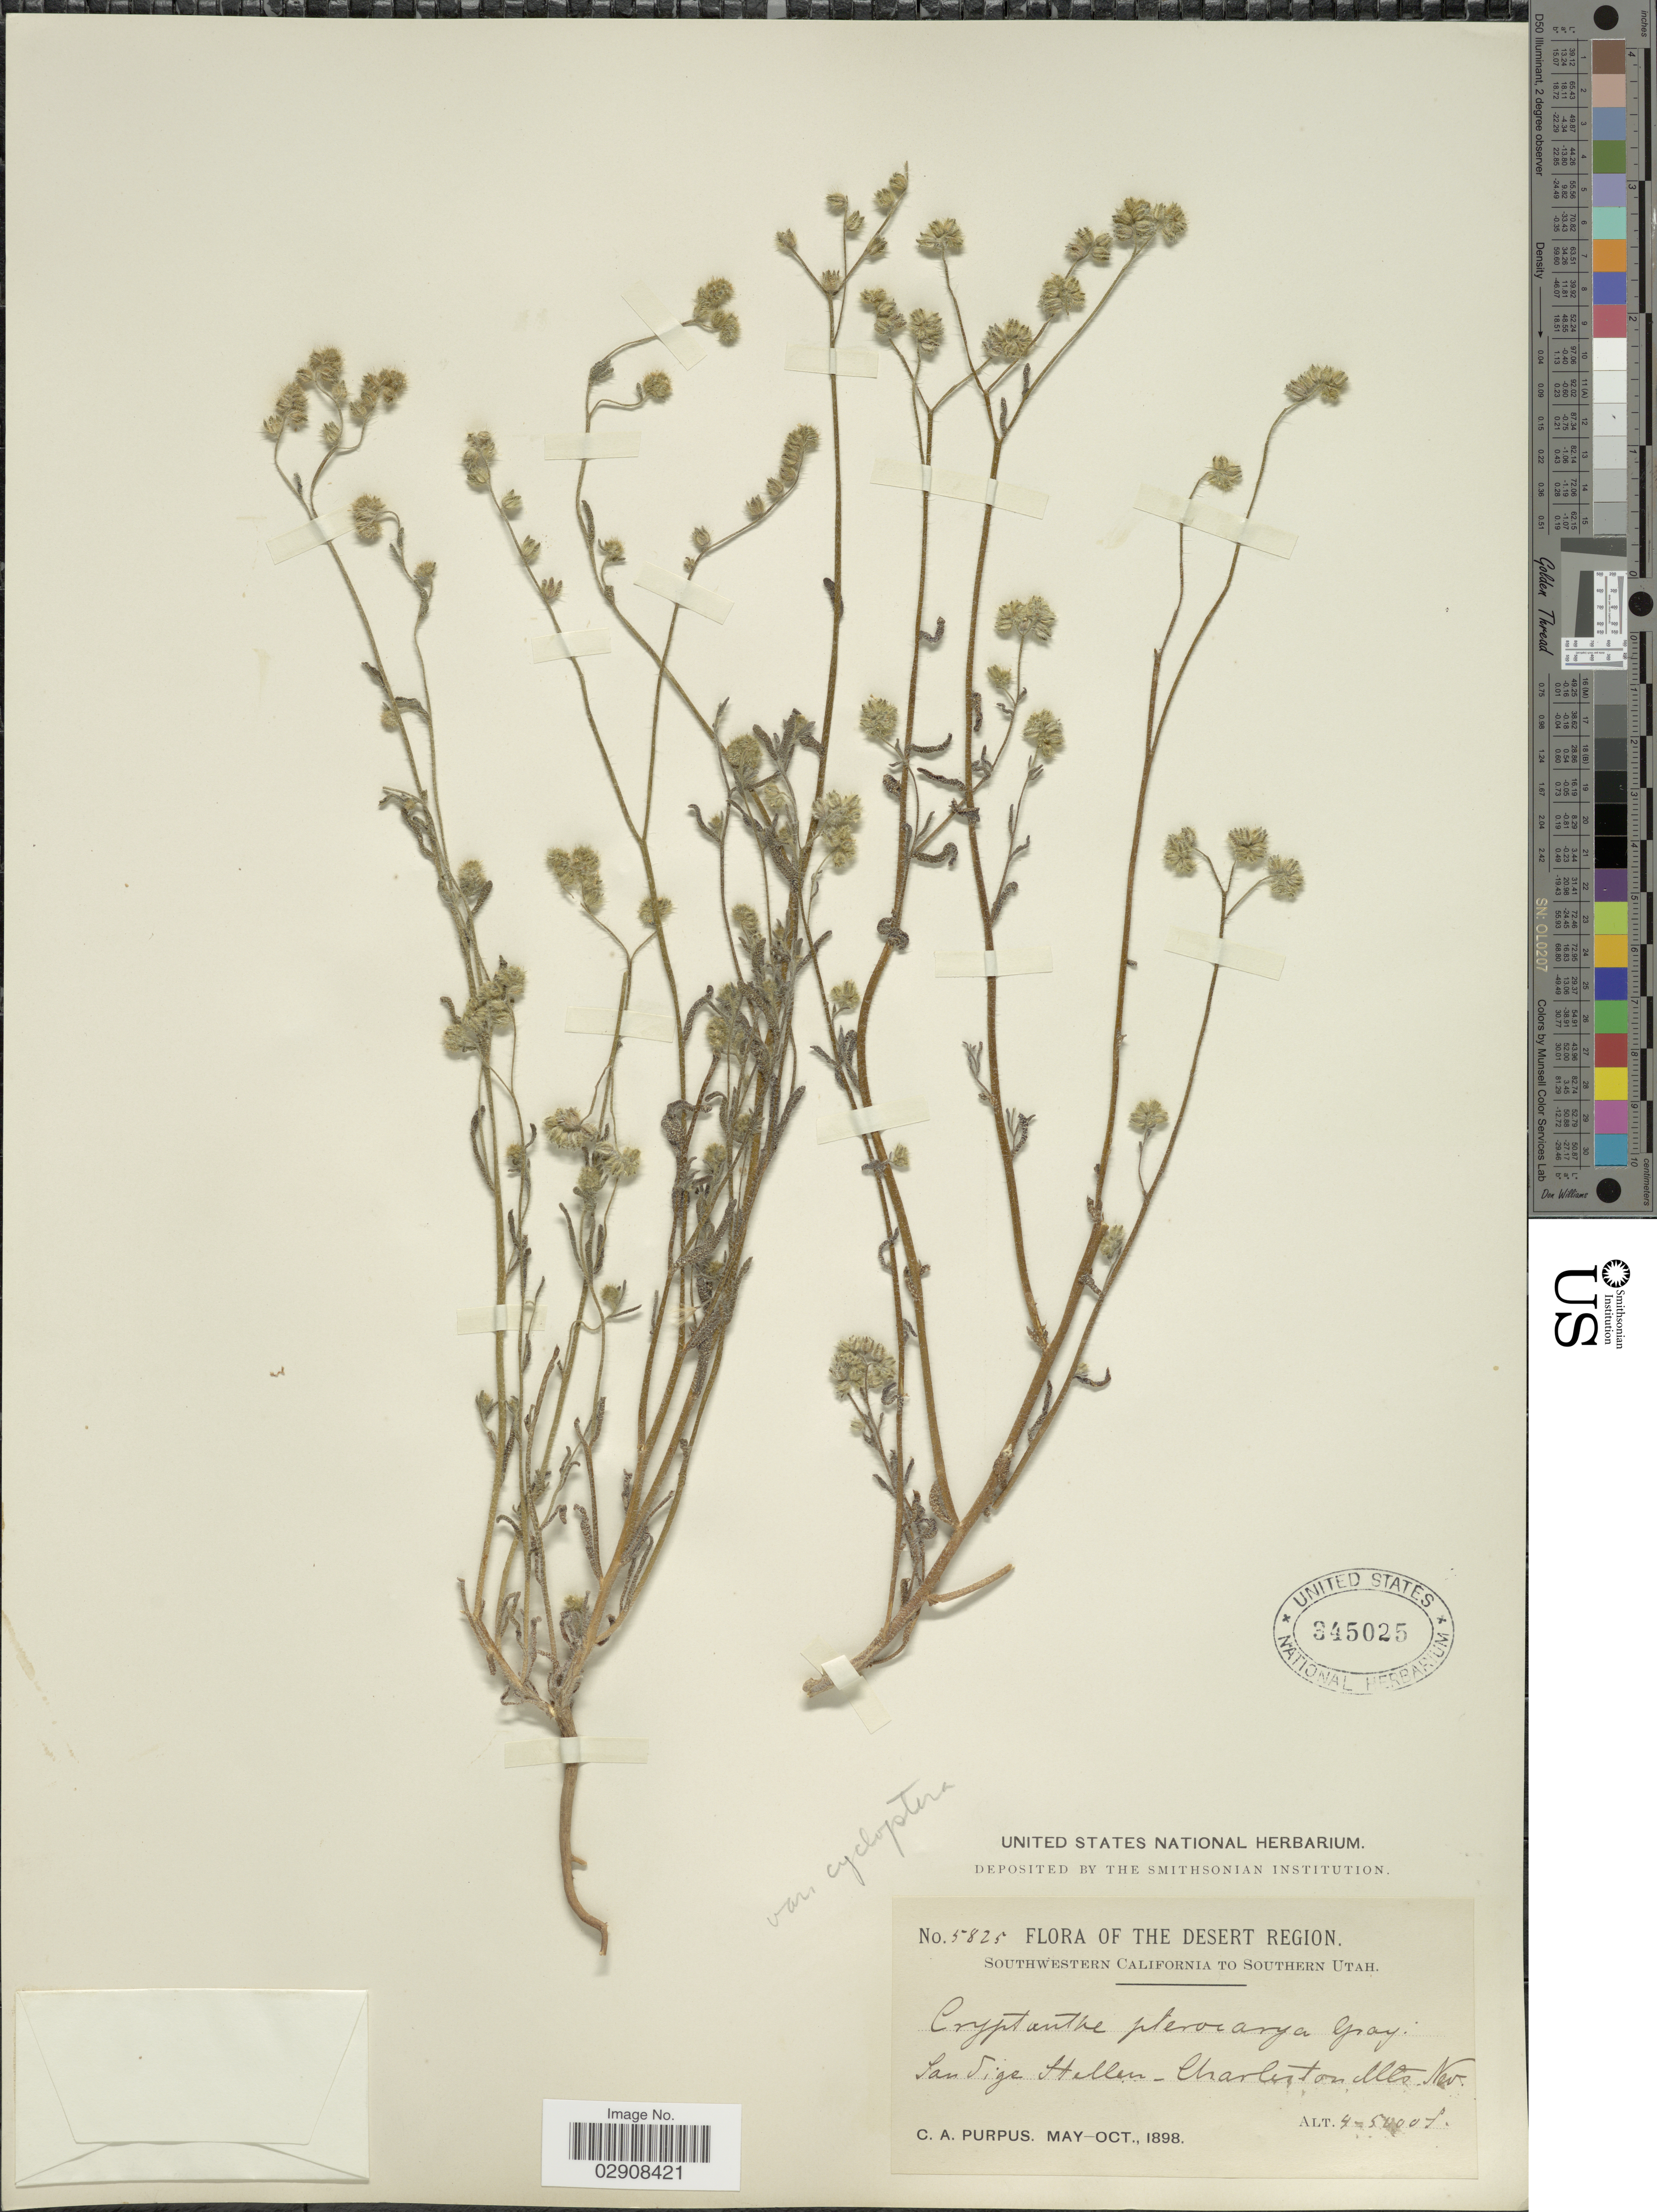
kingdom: Plantae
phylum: Tracheophyta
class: Magnoliopsida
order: Boraginales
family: Boraginaceae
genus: Cryptantha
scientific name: Cryptantha pterocarya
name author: (Torr.) Greene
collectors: C. A. Purpus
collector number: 5825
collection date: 1898-05/1898-10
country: United States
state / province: Nevada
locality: The Desert Region. Bansige stellen (German translation: bad spots) - Charleston Mts.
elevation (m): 1219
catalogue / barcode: US 345025